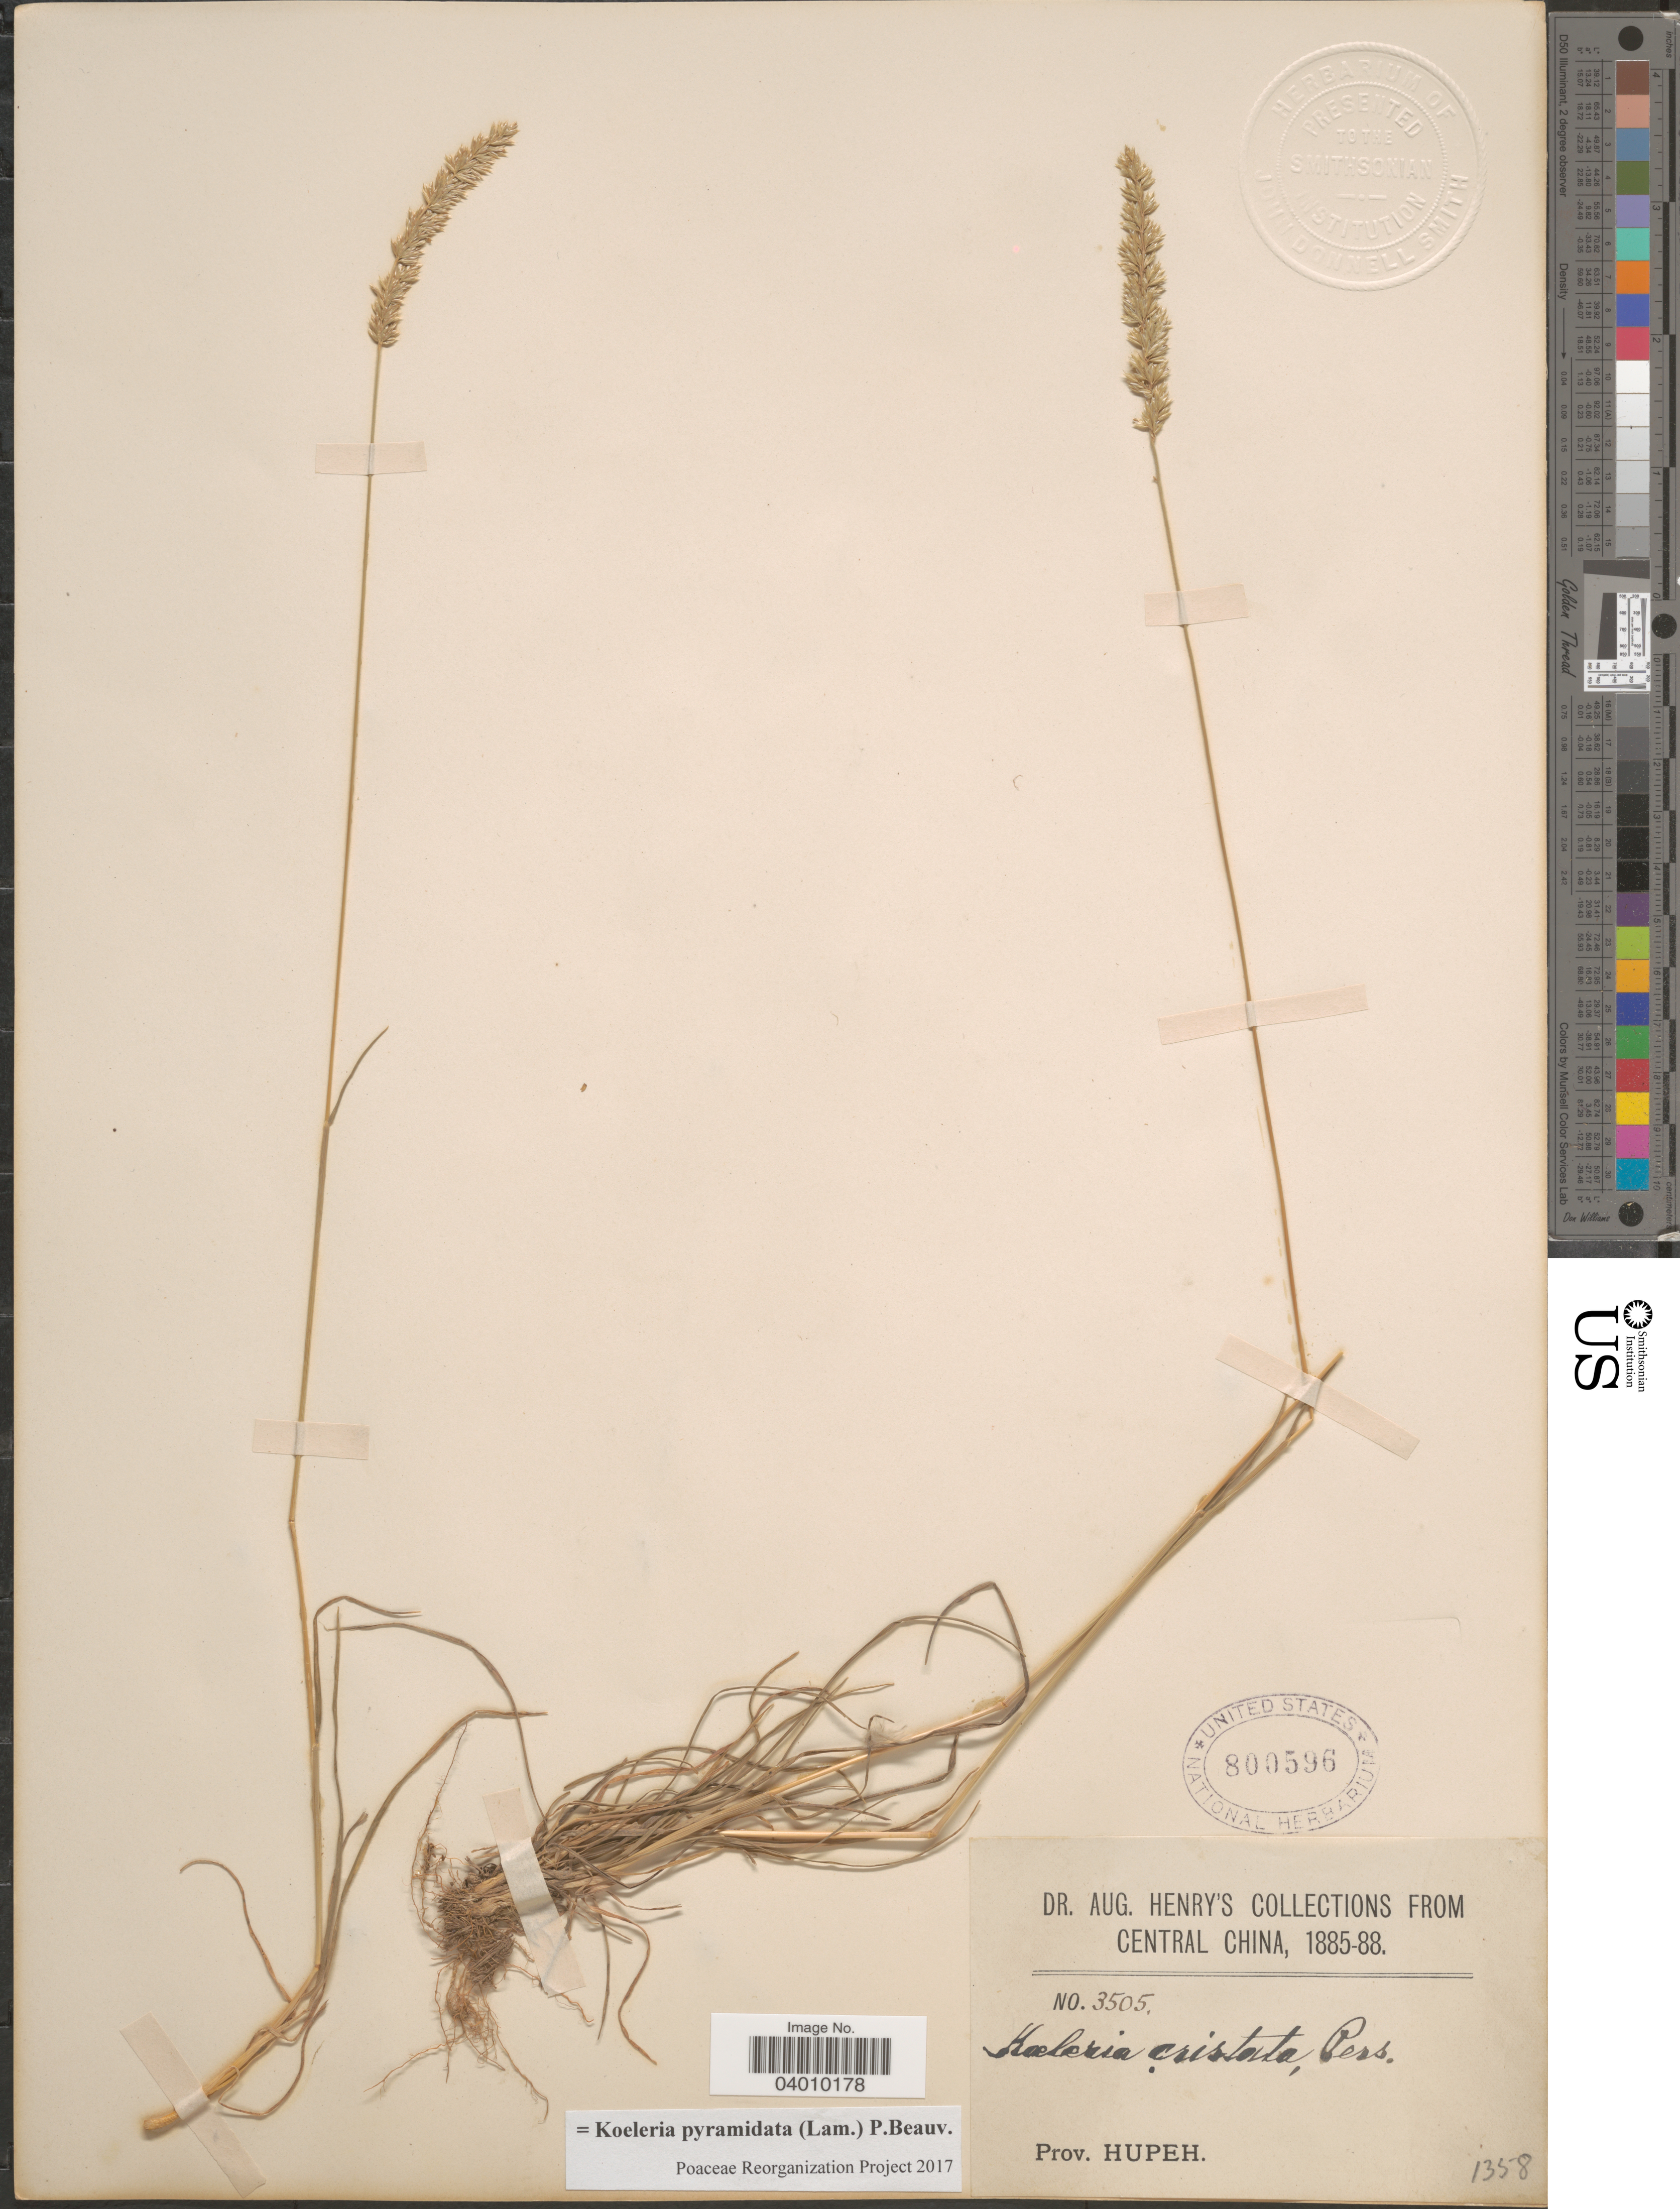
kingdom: Plantae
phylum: Tracheophyta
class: Liliopsida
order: Poales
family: Poaceae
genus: Koeleria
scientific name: Koeleria pyramidata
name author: (Lam.) P. Beauv.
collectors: A. Henry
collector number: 3505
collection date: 1885/1888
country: China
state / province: Hubei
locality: Central China. Prov. Hupeh.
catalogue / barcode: US 800596